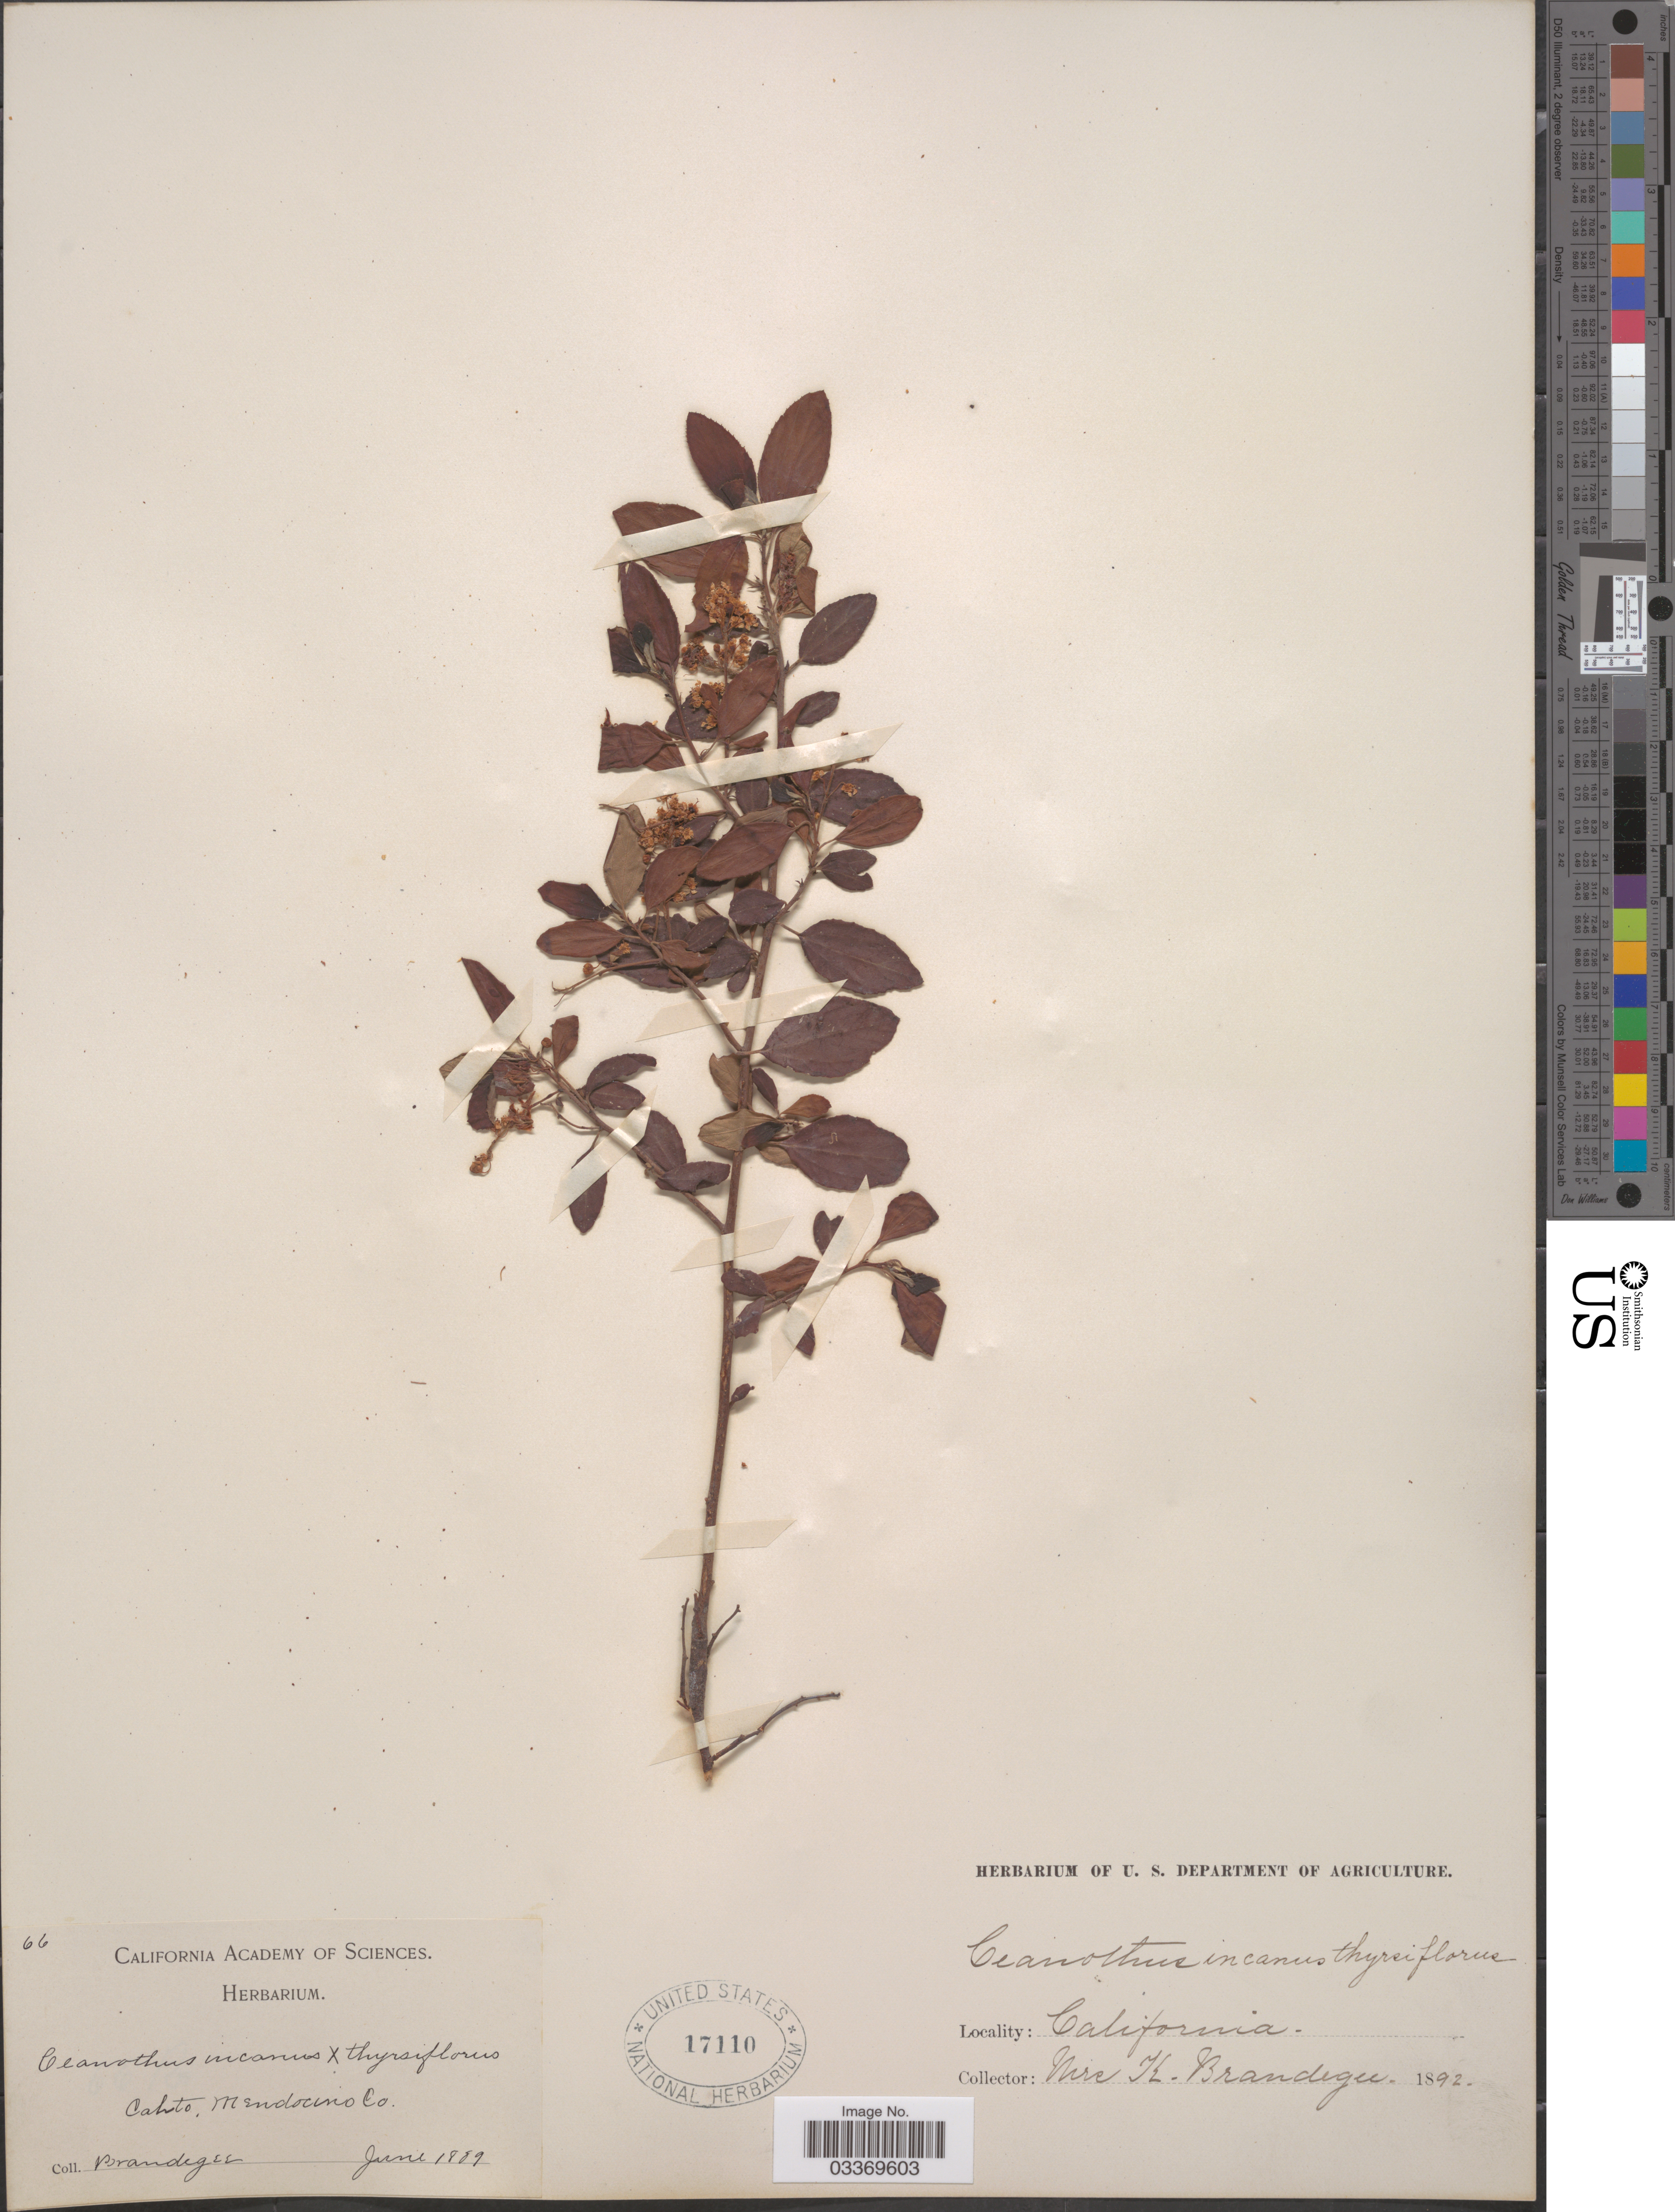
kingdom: Plantae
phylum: Tracheophyta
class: Magnoliopsida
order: Rosales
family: Rhamnaceae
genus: Ceanothus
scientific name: Ceanothus incanus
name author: Torr. & A. Gray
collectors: K. Brandegee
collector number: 66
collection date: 1889-06/1892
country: United States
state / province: California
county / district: Mendocino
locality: Cahto, Mendocino Co.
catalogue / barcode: US 17110